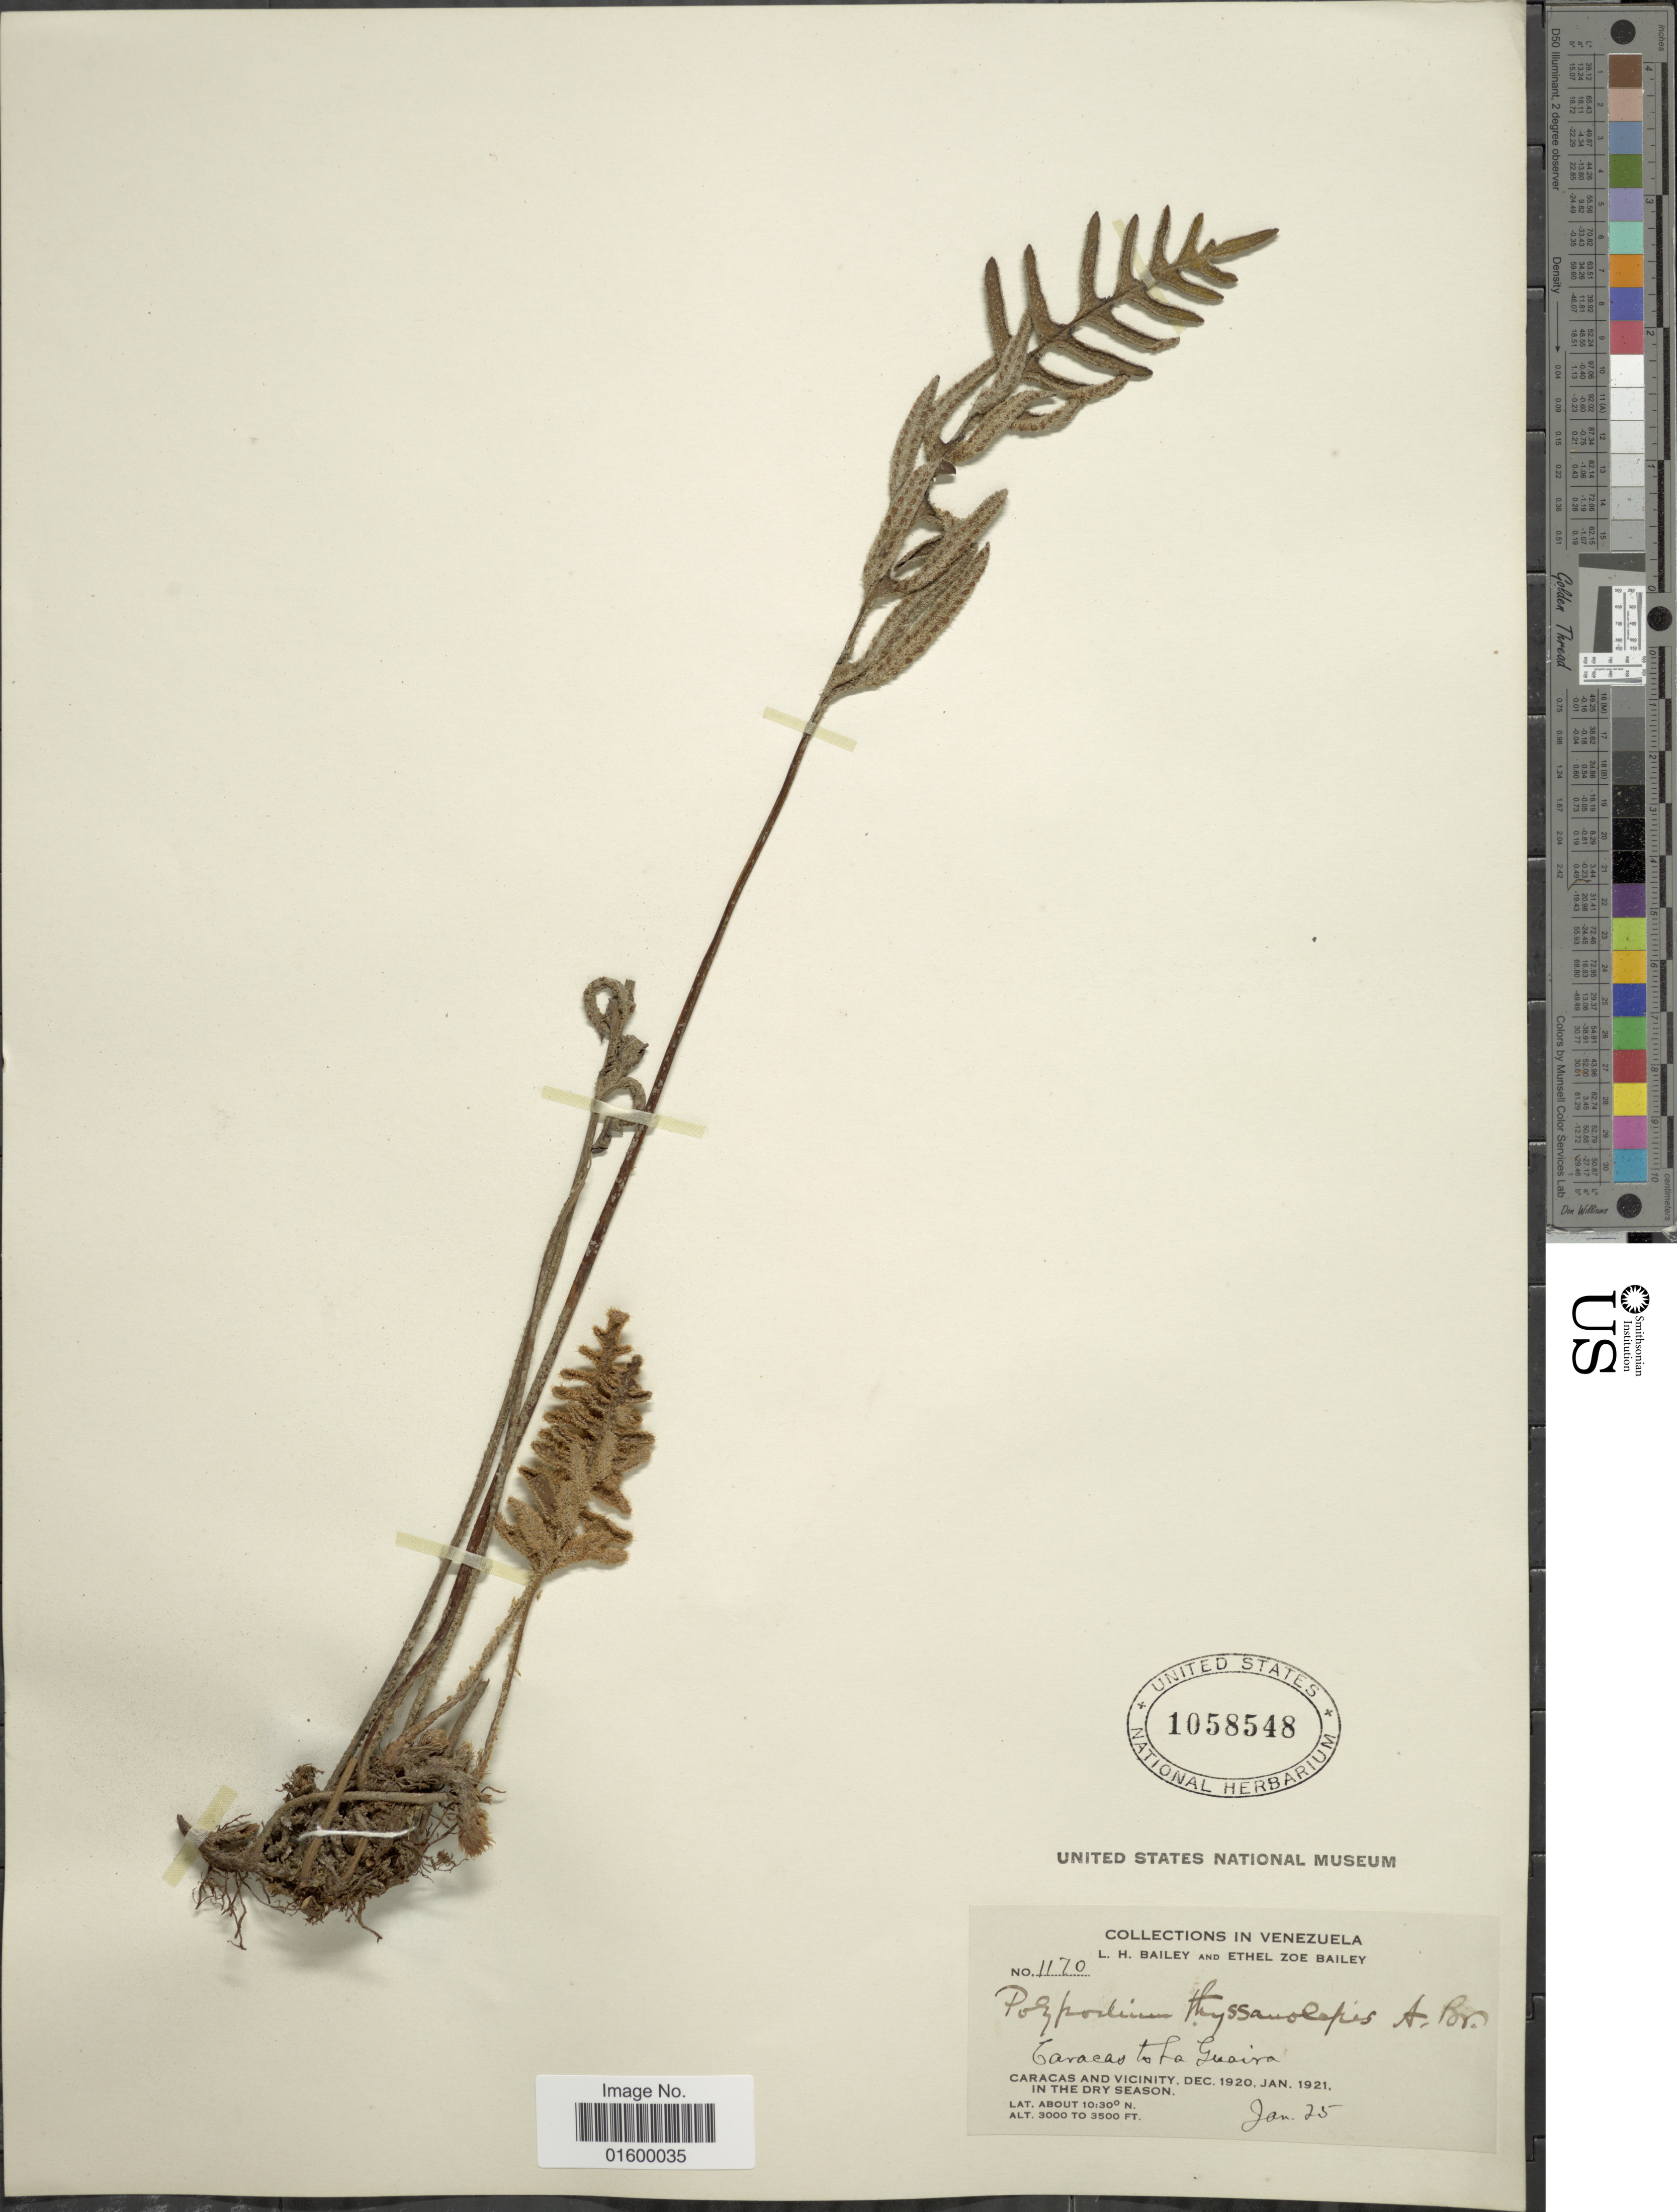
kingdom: Plantae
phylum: Tracheophyta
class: Polypodiopsida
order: Polypodiales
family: Polypodiaceae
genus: Pleopeltis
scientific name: Pleopeltis thyssanolepis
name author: (A. Braun ex Klotzsch) E.G. Andrews & Windham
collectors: L. H. Bailey & E. Z. Bailey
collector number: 1170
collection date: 1921-01-25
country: Venezuela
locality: Caracas to La Guaira, Caracas and vicinity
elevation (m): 914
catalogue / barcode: US 1058548